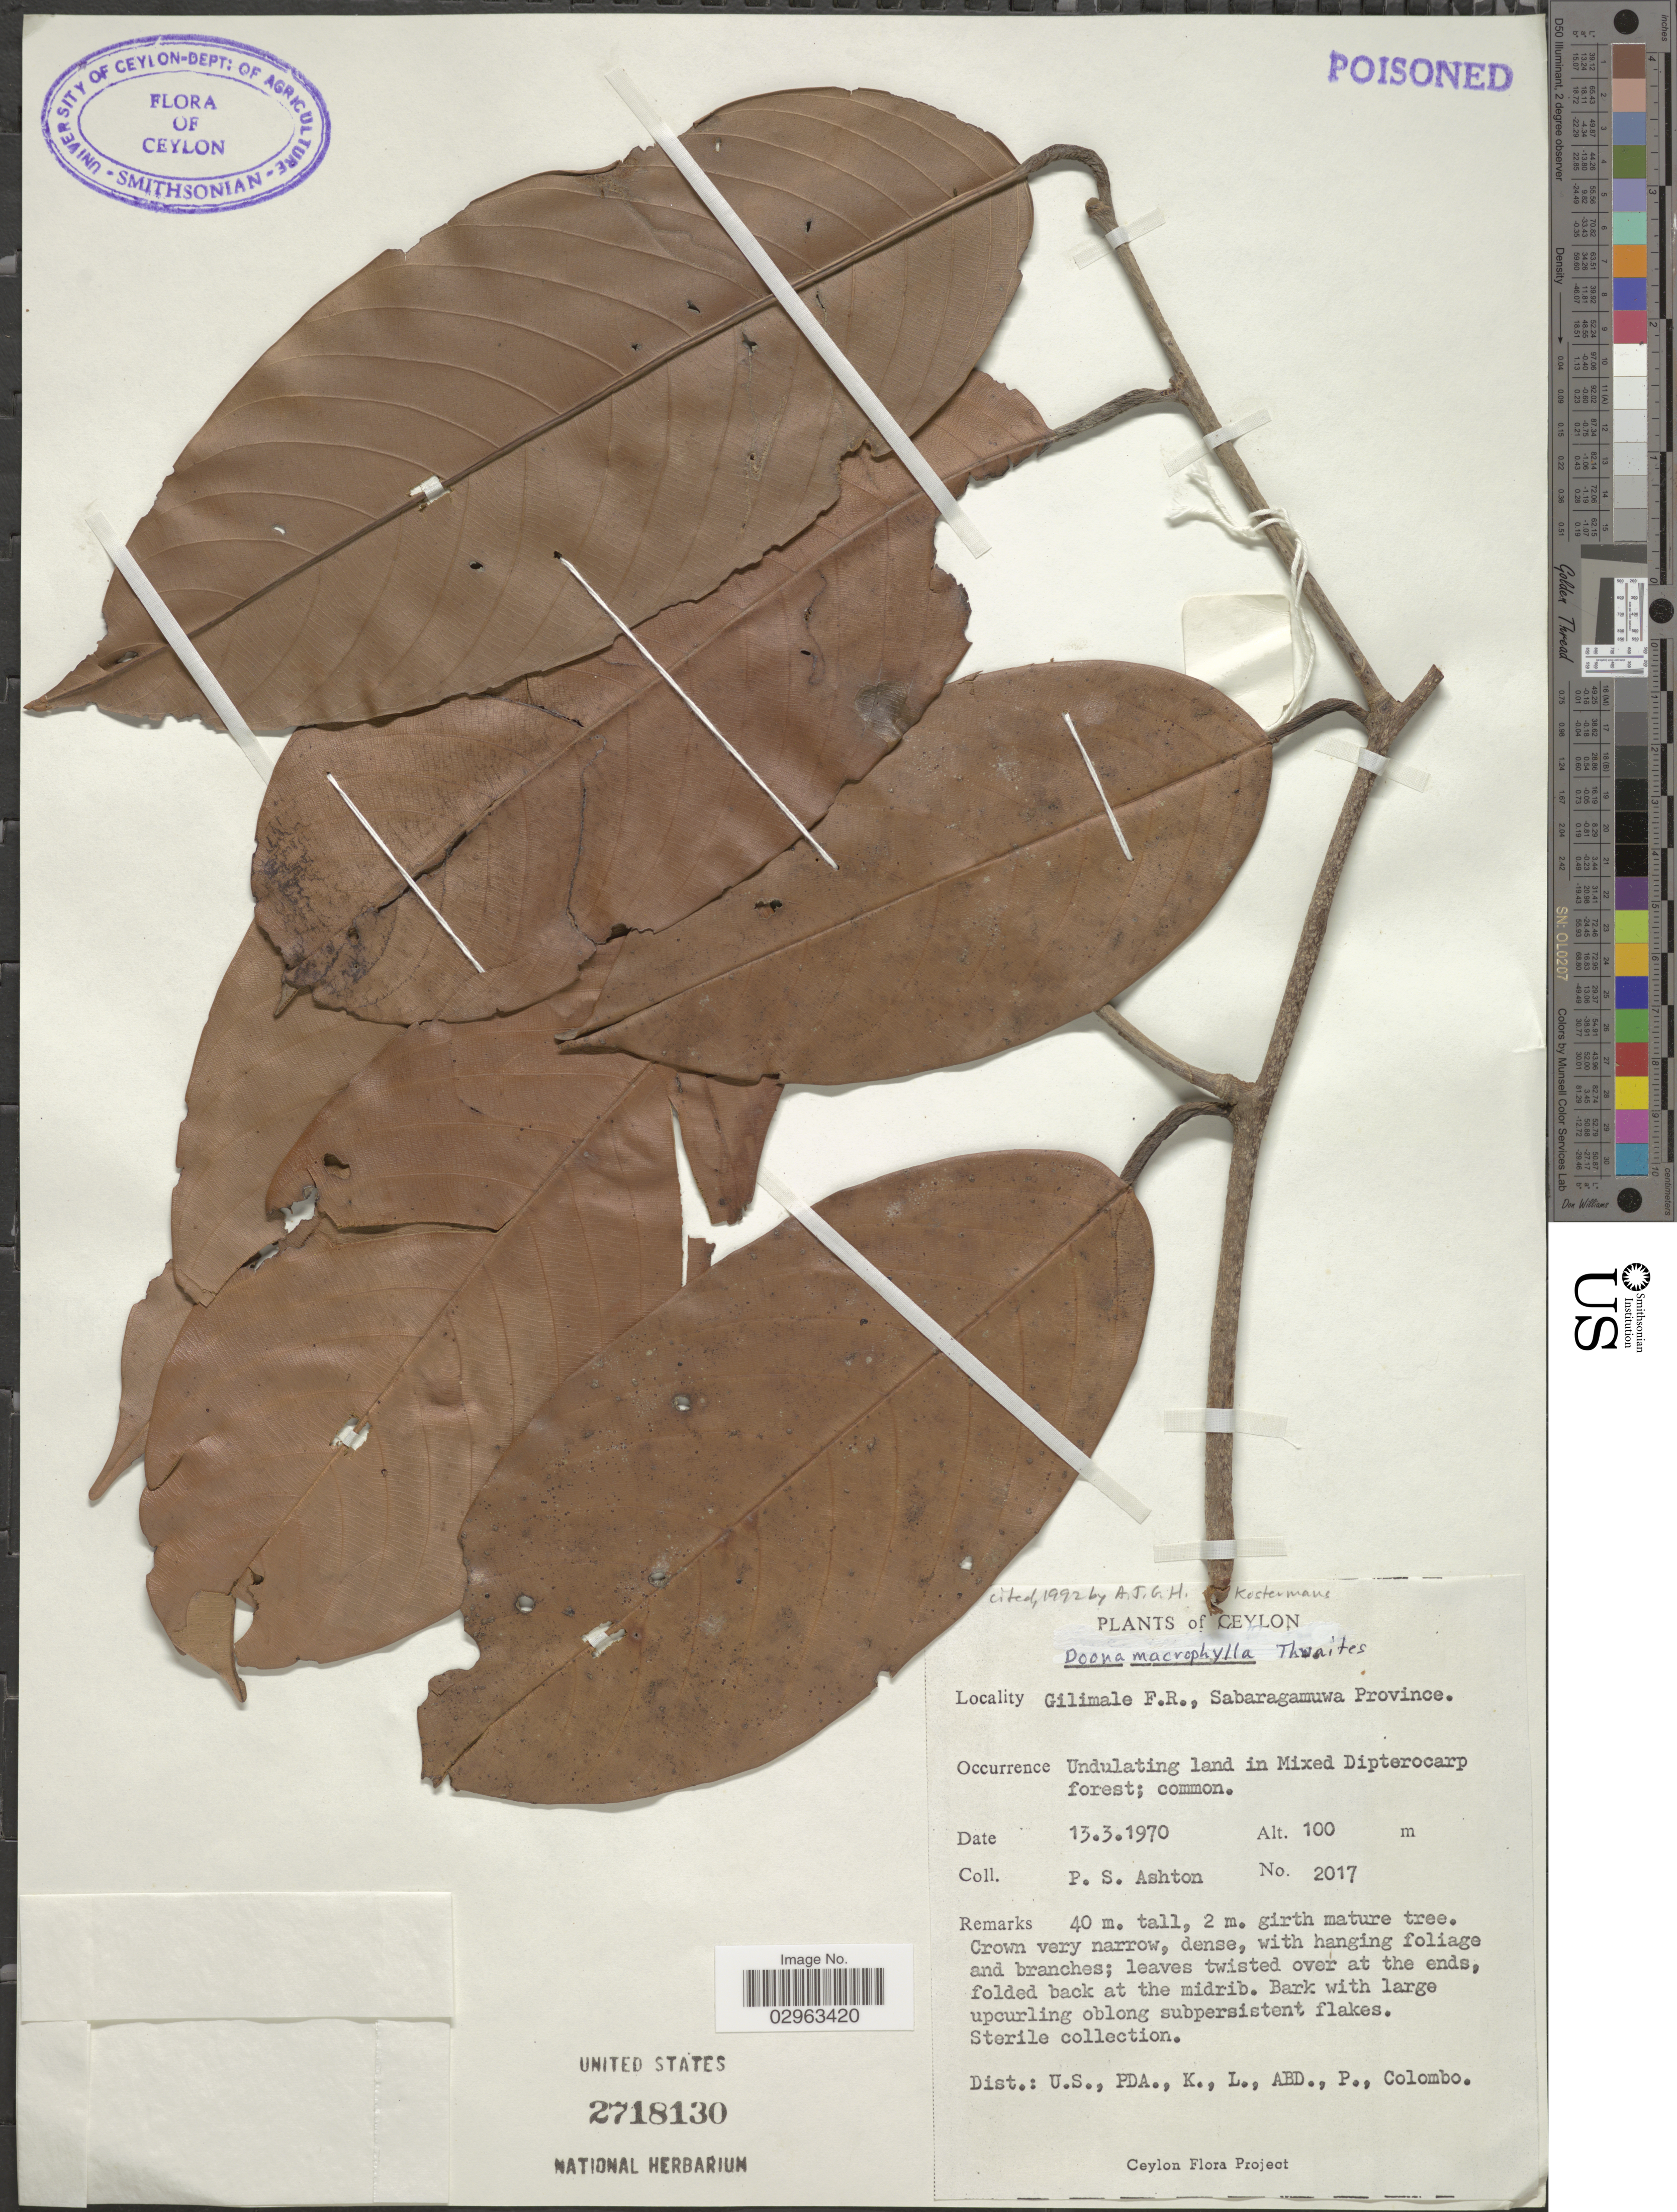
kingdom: Plantae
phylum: Tracheophyta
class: Magnoliopsida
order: Malvales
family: Dipterocarpaceae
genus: Doona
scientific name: Doona macrophylla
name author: Thwaites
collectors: P. S. Ashton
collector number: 2017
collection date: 1970-03-13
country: Sri Lanka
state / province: Sabaragamuwa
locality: Ceylon. Gilimale F.R.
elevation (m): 100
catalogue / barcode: US 2718130